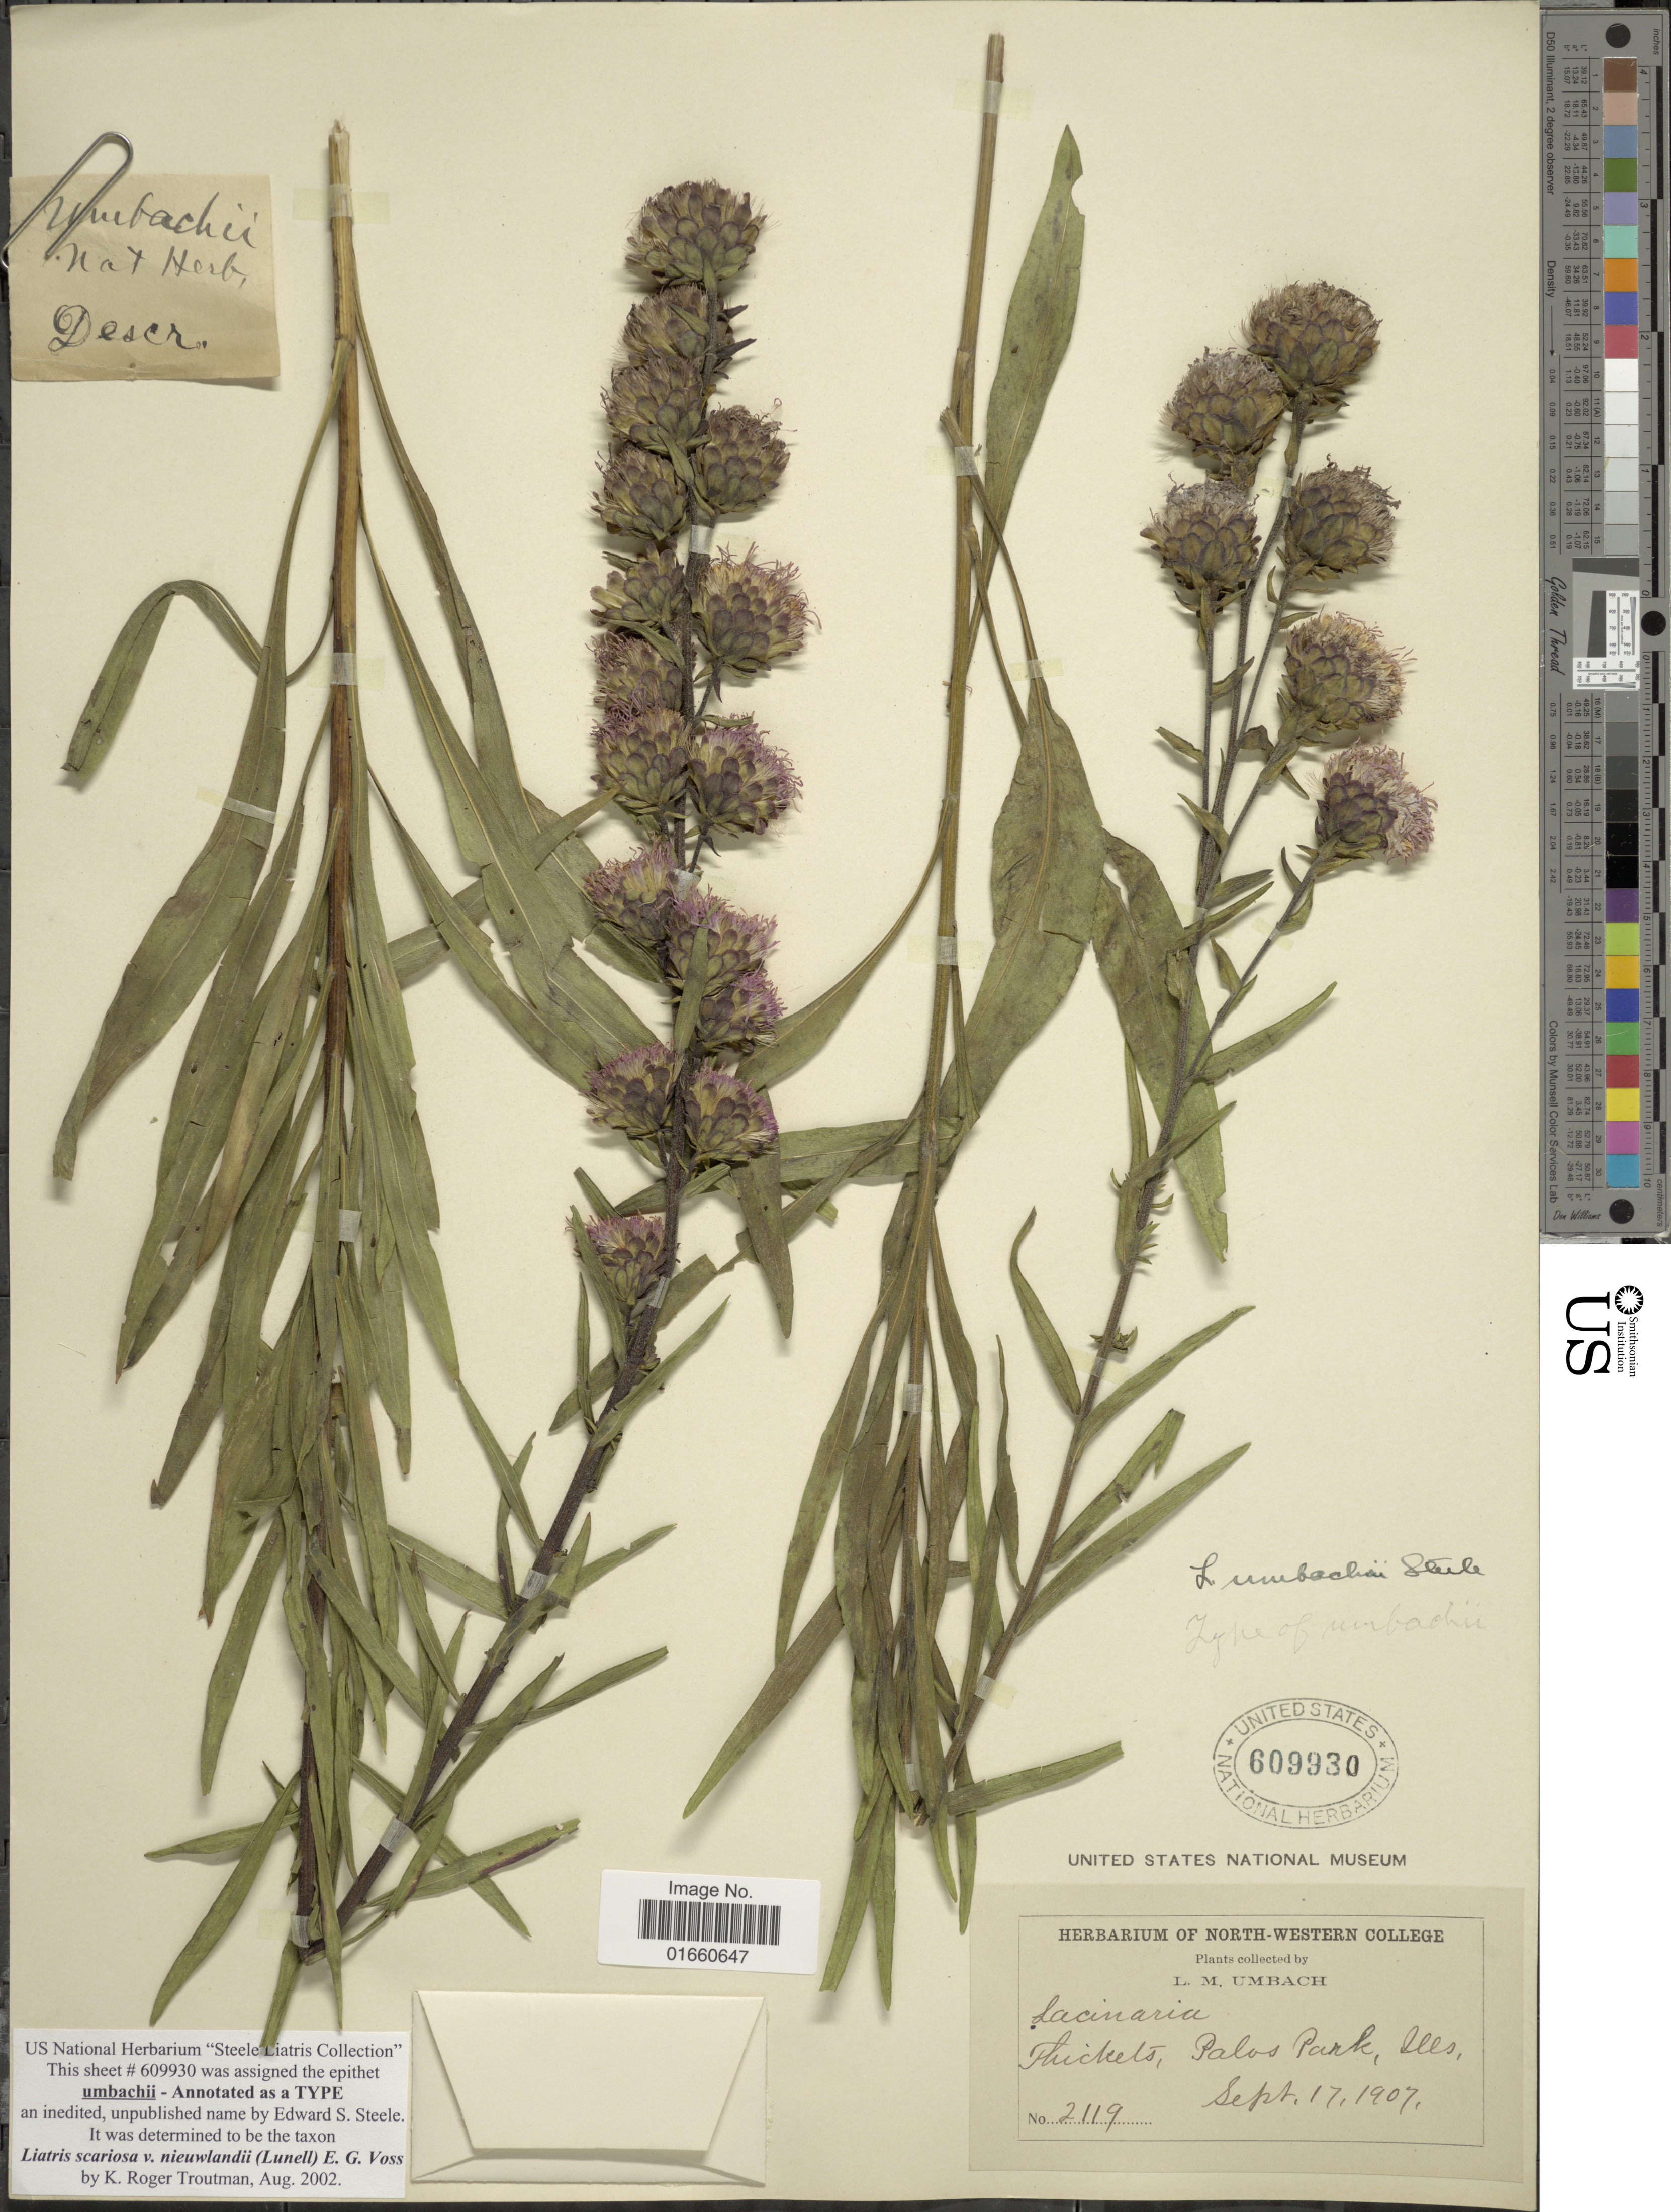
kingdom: Plantae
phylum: Tracheophyta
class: Magnoliopsida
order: Asterales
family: Asteraceae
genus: Liatris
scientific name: Liatris scariosa var. nieuwlandii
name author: (Lunell) E.G. Voss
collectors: L. M. Umbach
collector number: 2119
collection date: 1907-09-17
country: United States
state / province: Illinois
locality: Thickets, Palos Park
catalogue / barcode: US 609930